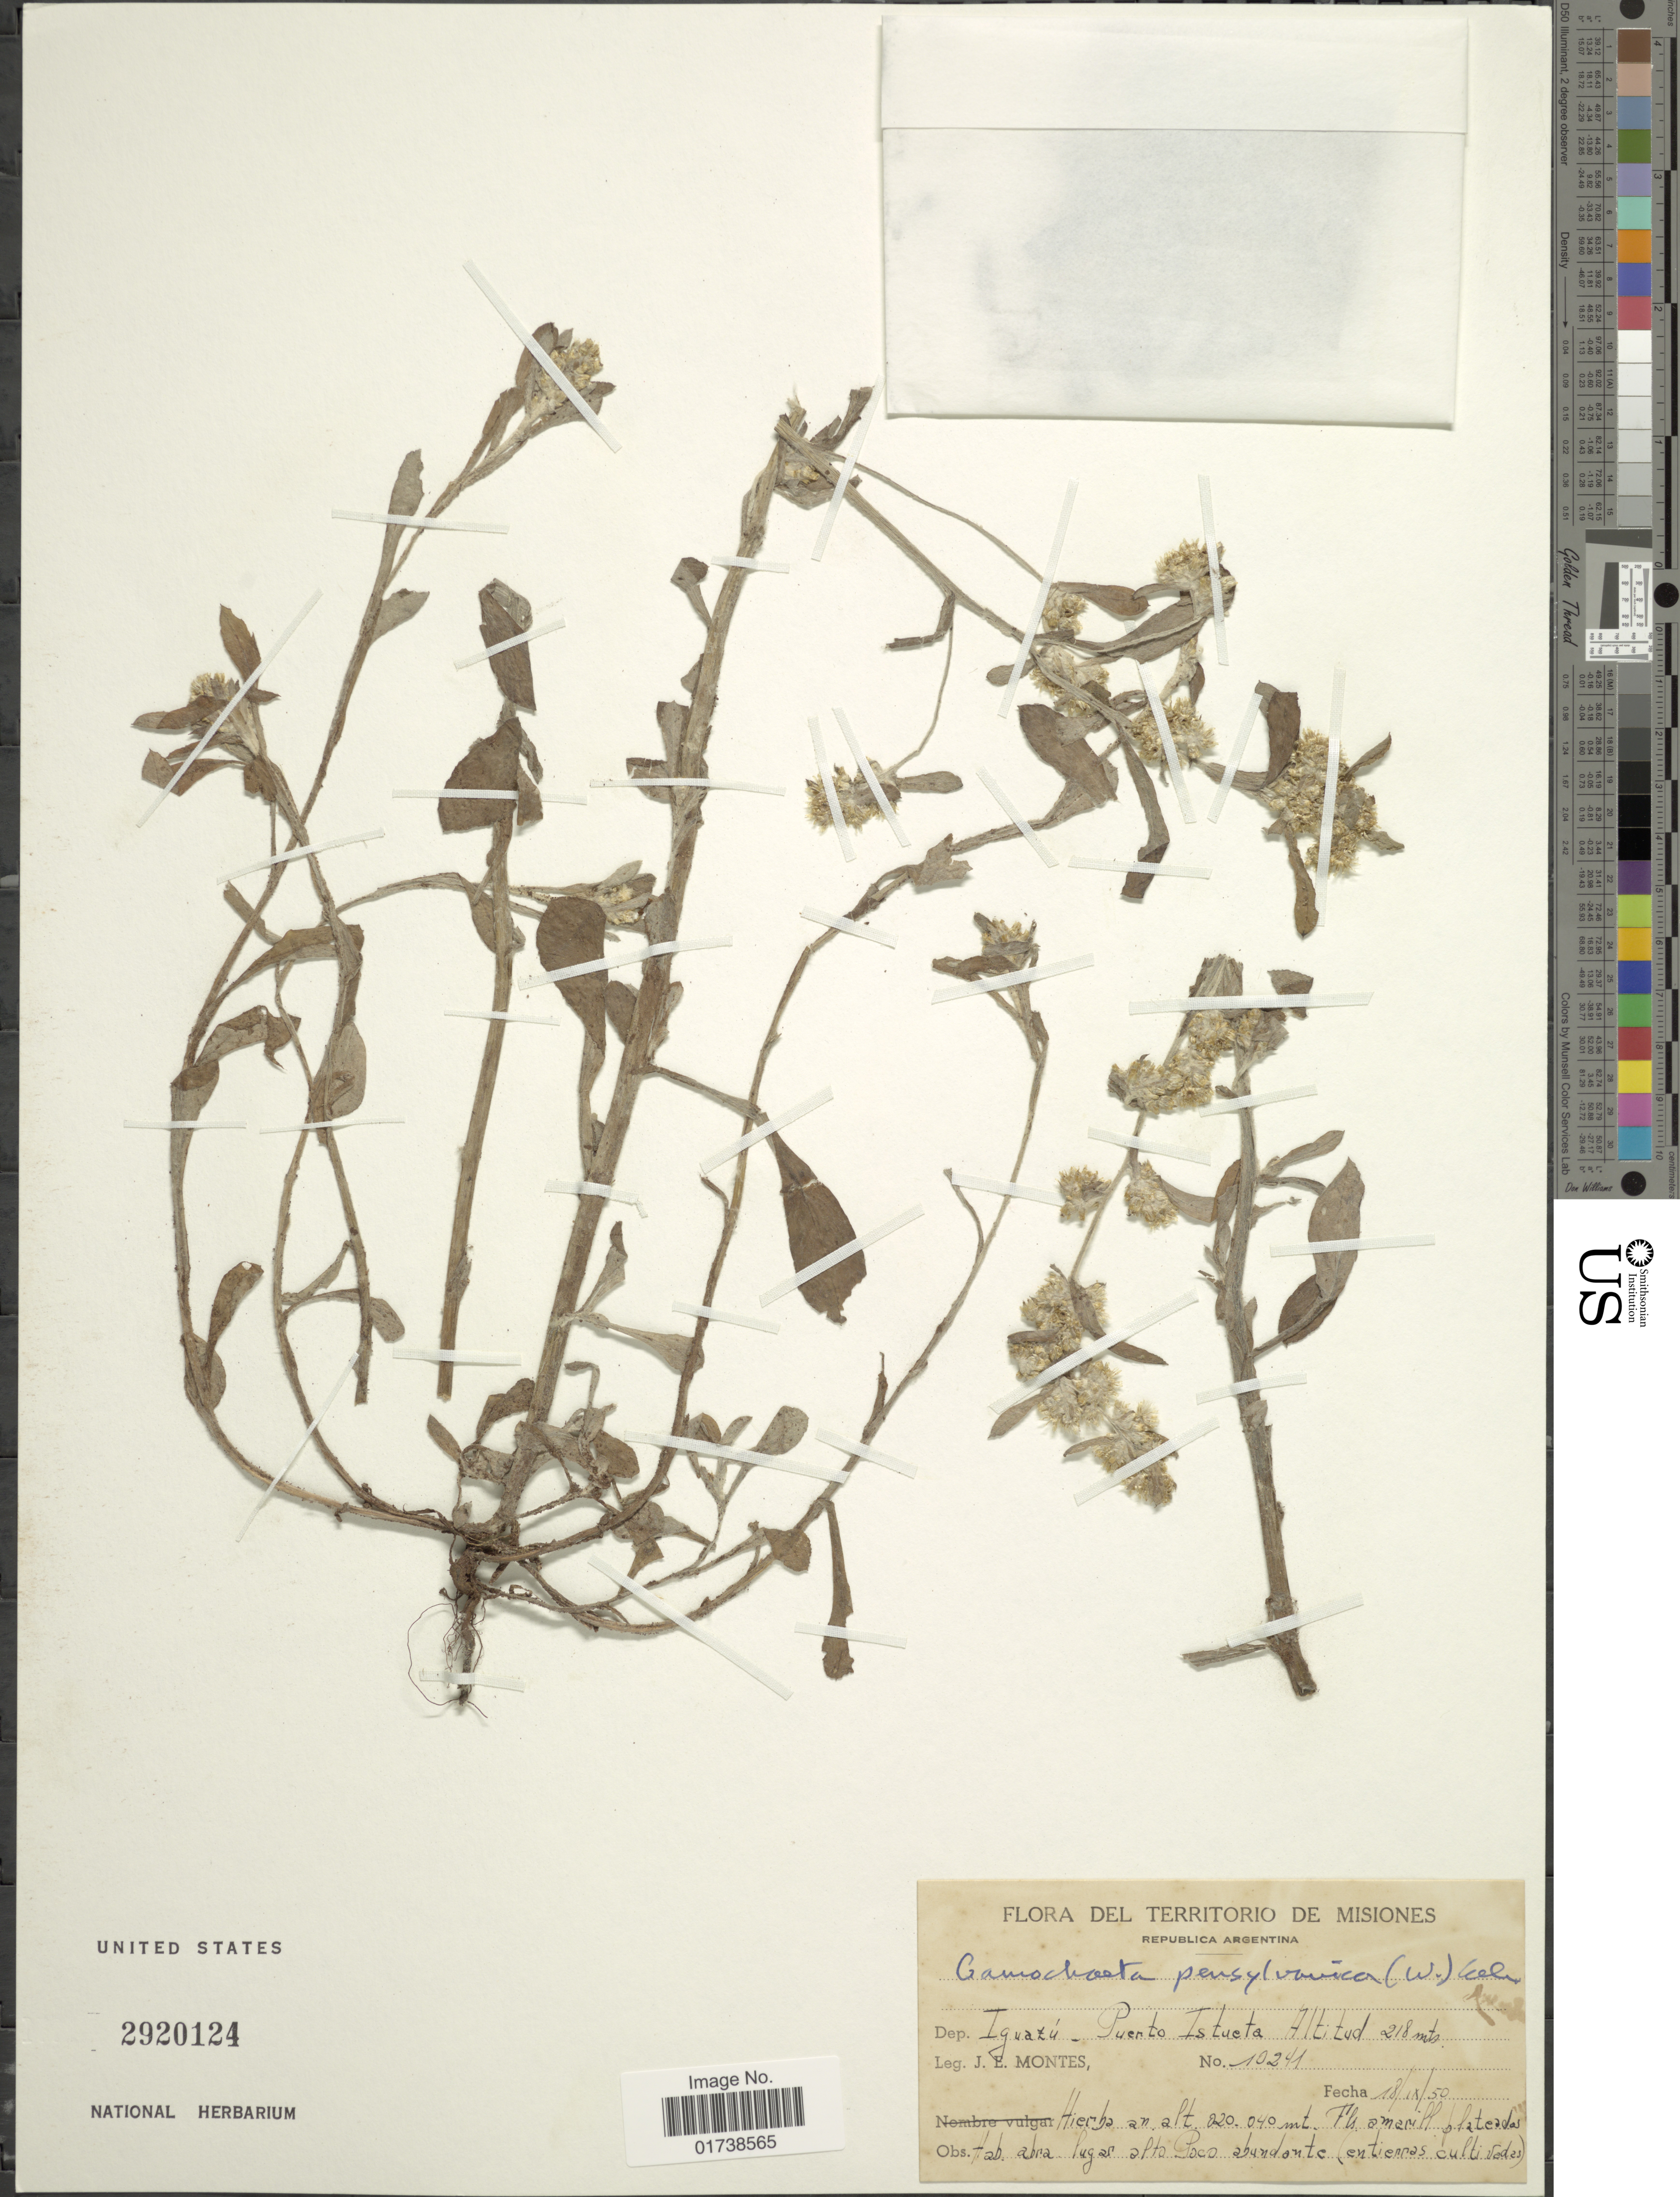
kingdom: Plantae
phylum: Tracheophyta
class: Magnoliopsida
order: Asterales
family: Asteraceae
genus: Gamochaeta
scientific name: Gamochaeta pensylvanica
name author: (Willd.) Cabrera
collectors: J. E. Montes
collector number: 10241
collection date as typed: Transcribed d/m/y: 18/9/50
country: Argentina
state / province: Misiones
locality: Territorio de Misiones, Dep. Iguazu, Puerto Istueta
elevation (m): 218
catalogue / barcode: US 2920124